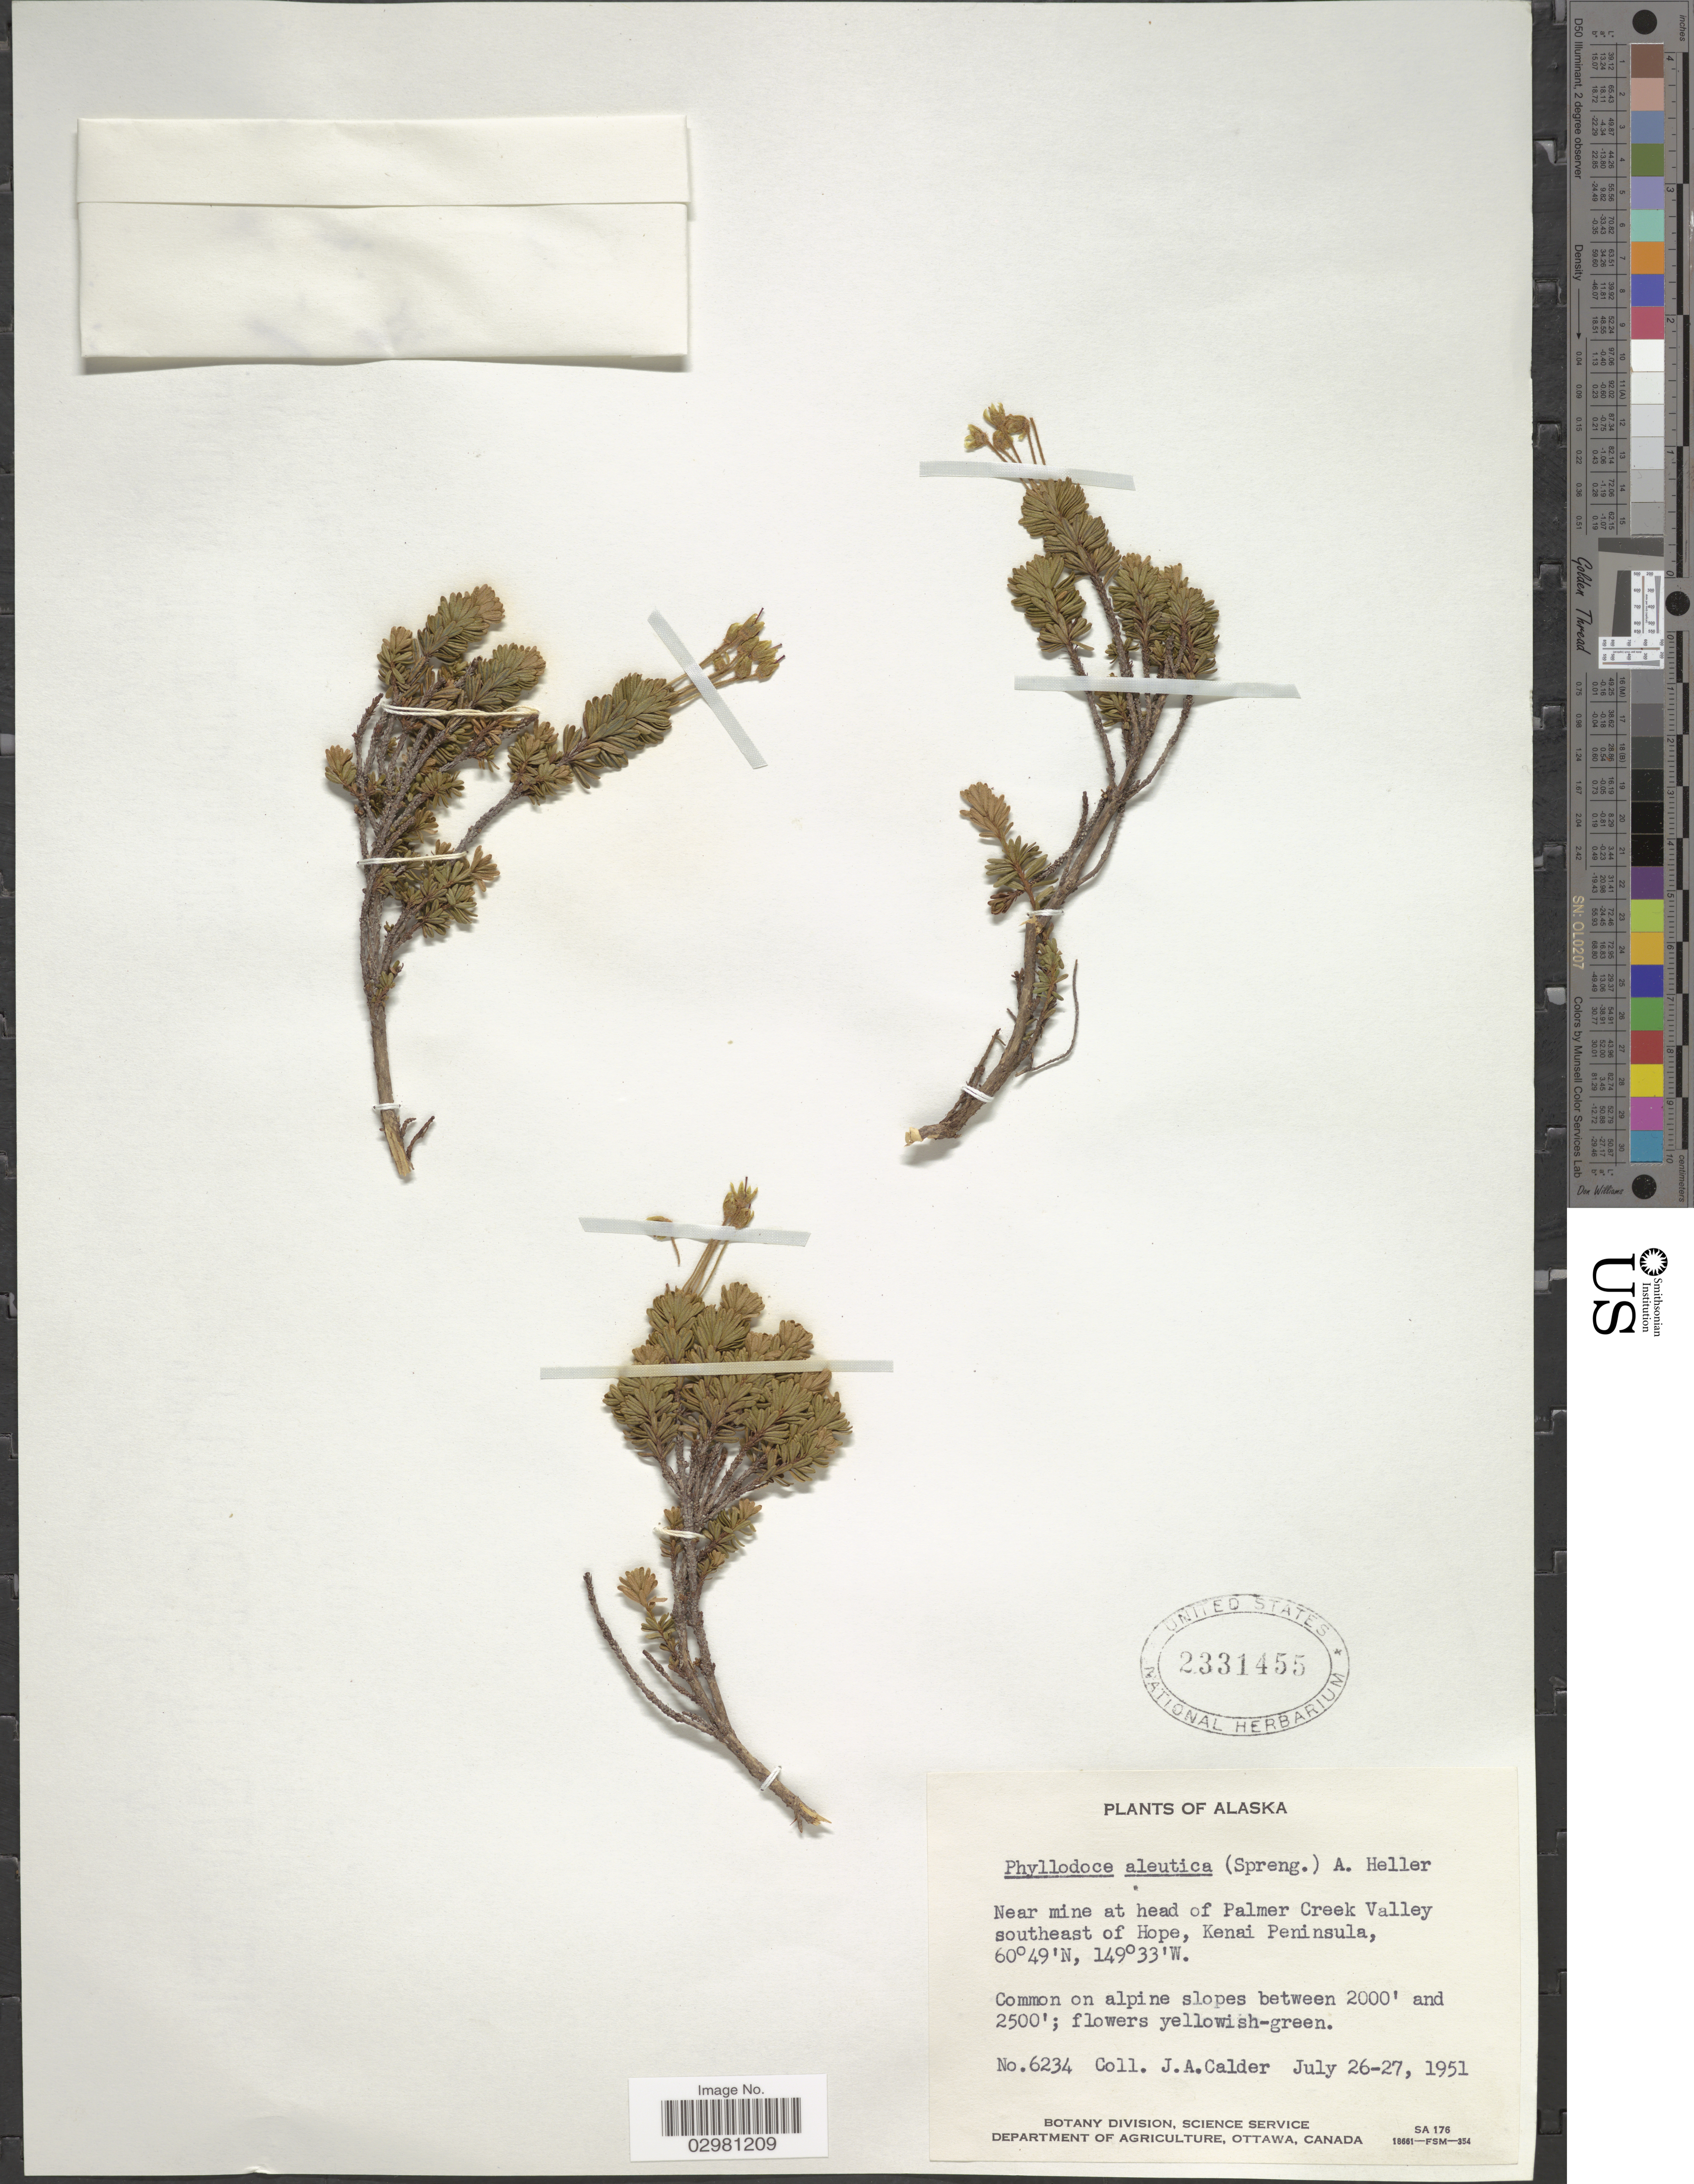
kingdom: Plantae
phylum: Tracheophyta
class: Magnoliopsida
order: Ericales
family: Ericaceae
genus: Phyllodoce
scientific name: Phyllodoce aleutica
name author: (Spreng.) A. Heller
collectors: J. A. Calder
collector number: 6234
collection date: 1951-07-26/1951-07-27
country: United States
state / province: Alaska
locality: Near mine at head of Palmer Creek Valley southeast of Hope, Kenai Peninsula.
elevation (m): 610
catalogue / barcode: US 2331455